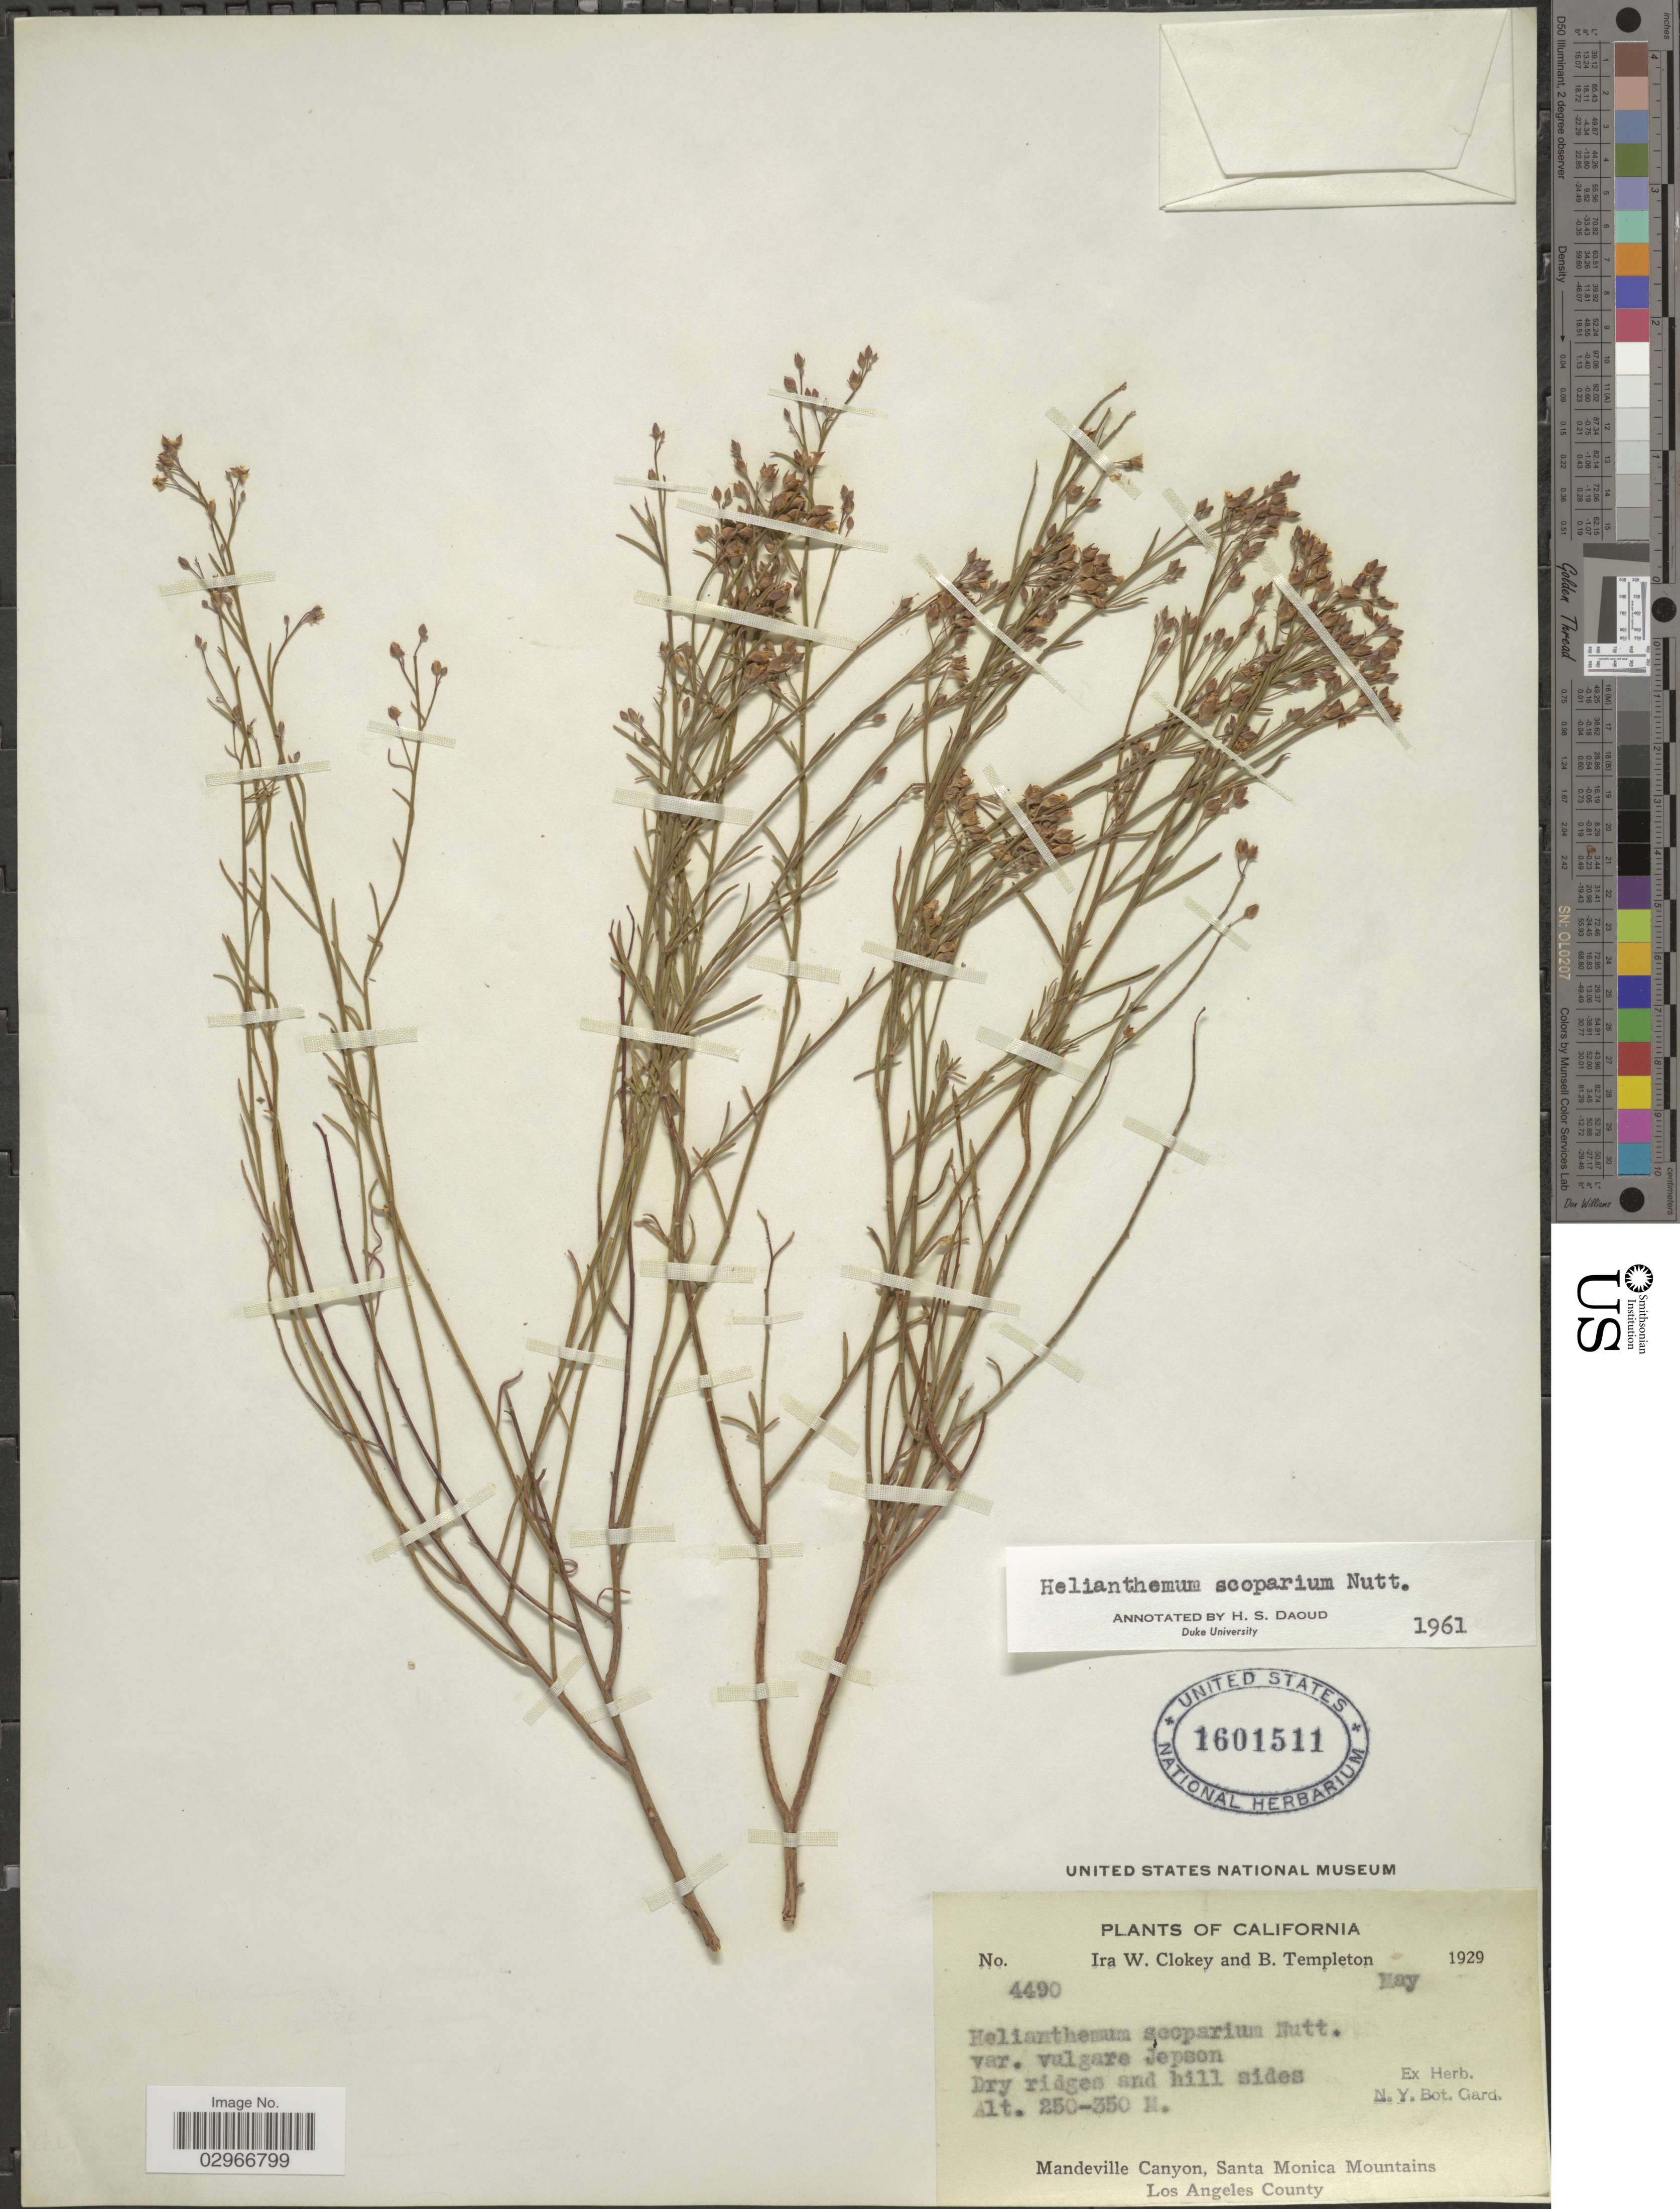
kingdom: Plantae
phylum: Tracheophyta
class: Magnoliopsida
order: Malvales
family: Cistaceae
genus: Helianthemum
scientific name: Helianthemum scoparium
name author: Nutt. ex Torr. & A. Gray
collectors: I. W. Clokey & B. Templeton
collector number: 4490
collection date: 1929-05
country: United States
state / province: California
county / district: Los Angeles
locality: Dry ridges and hill sides. Mandeville Canyon, Santa Monica Mountains, Los Angeles County.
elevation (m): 250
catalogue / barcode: US 1601511